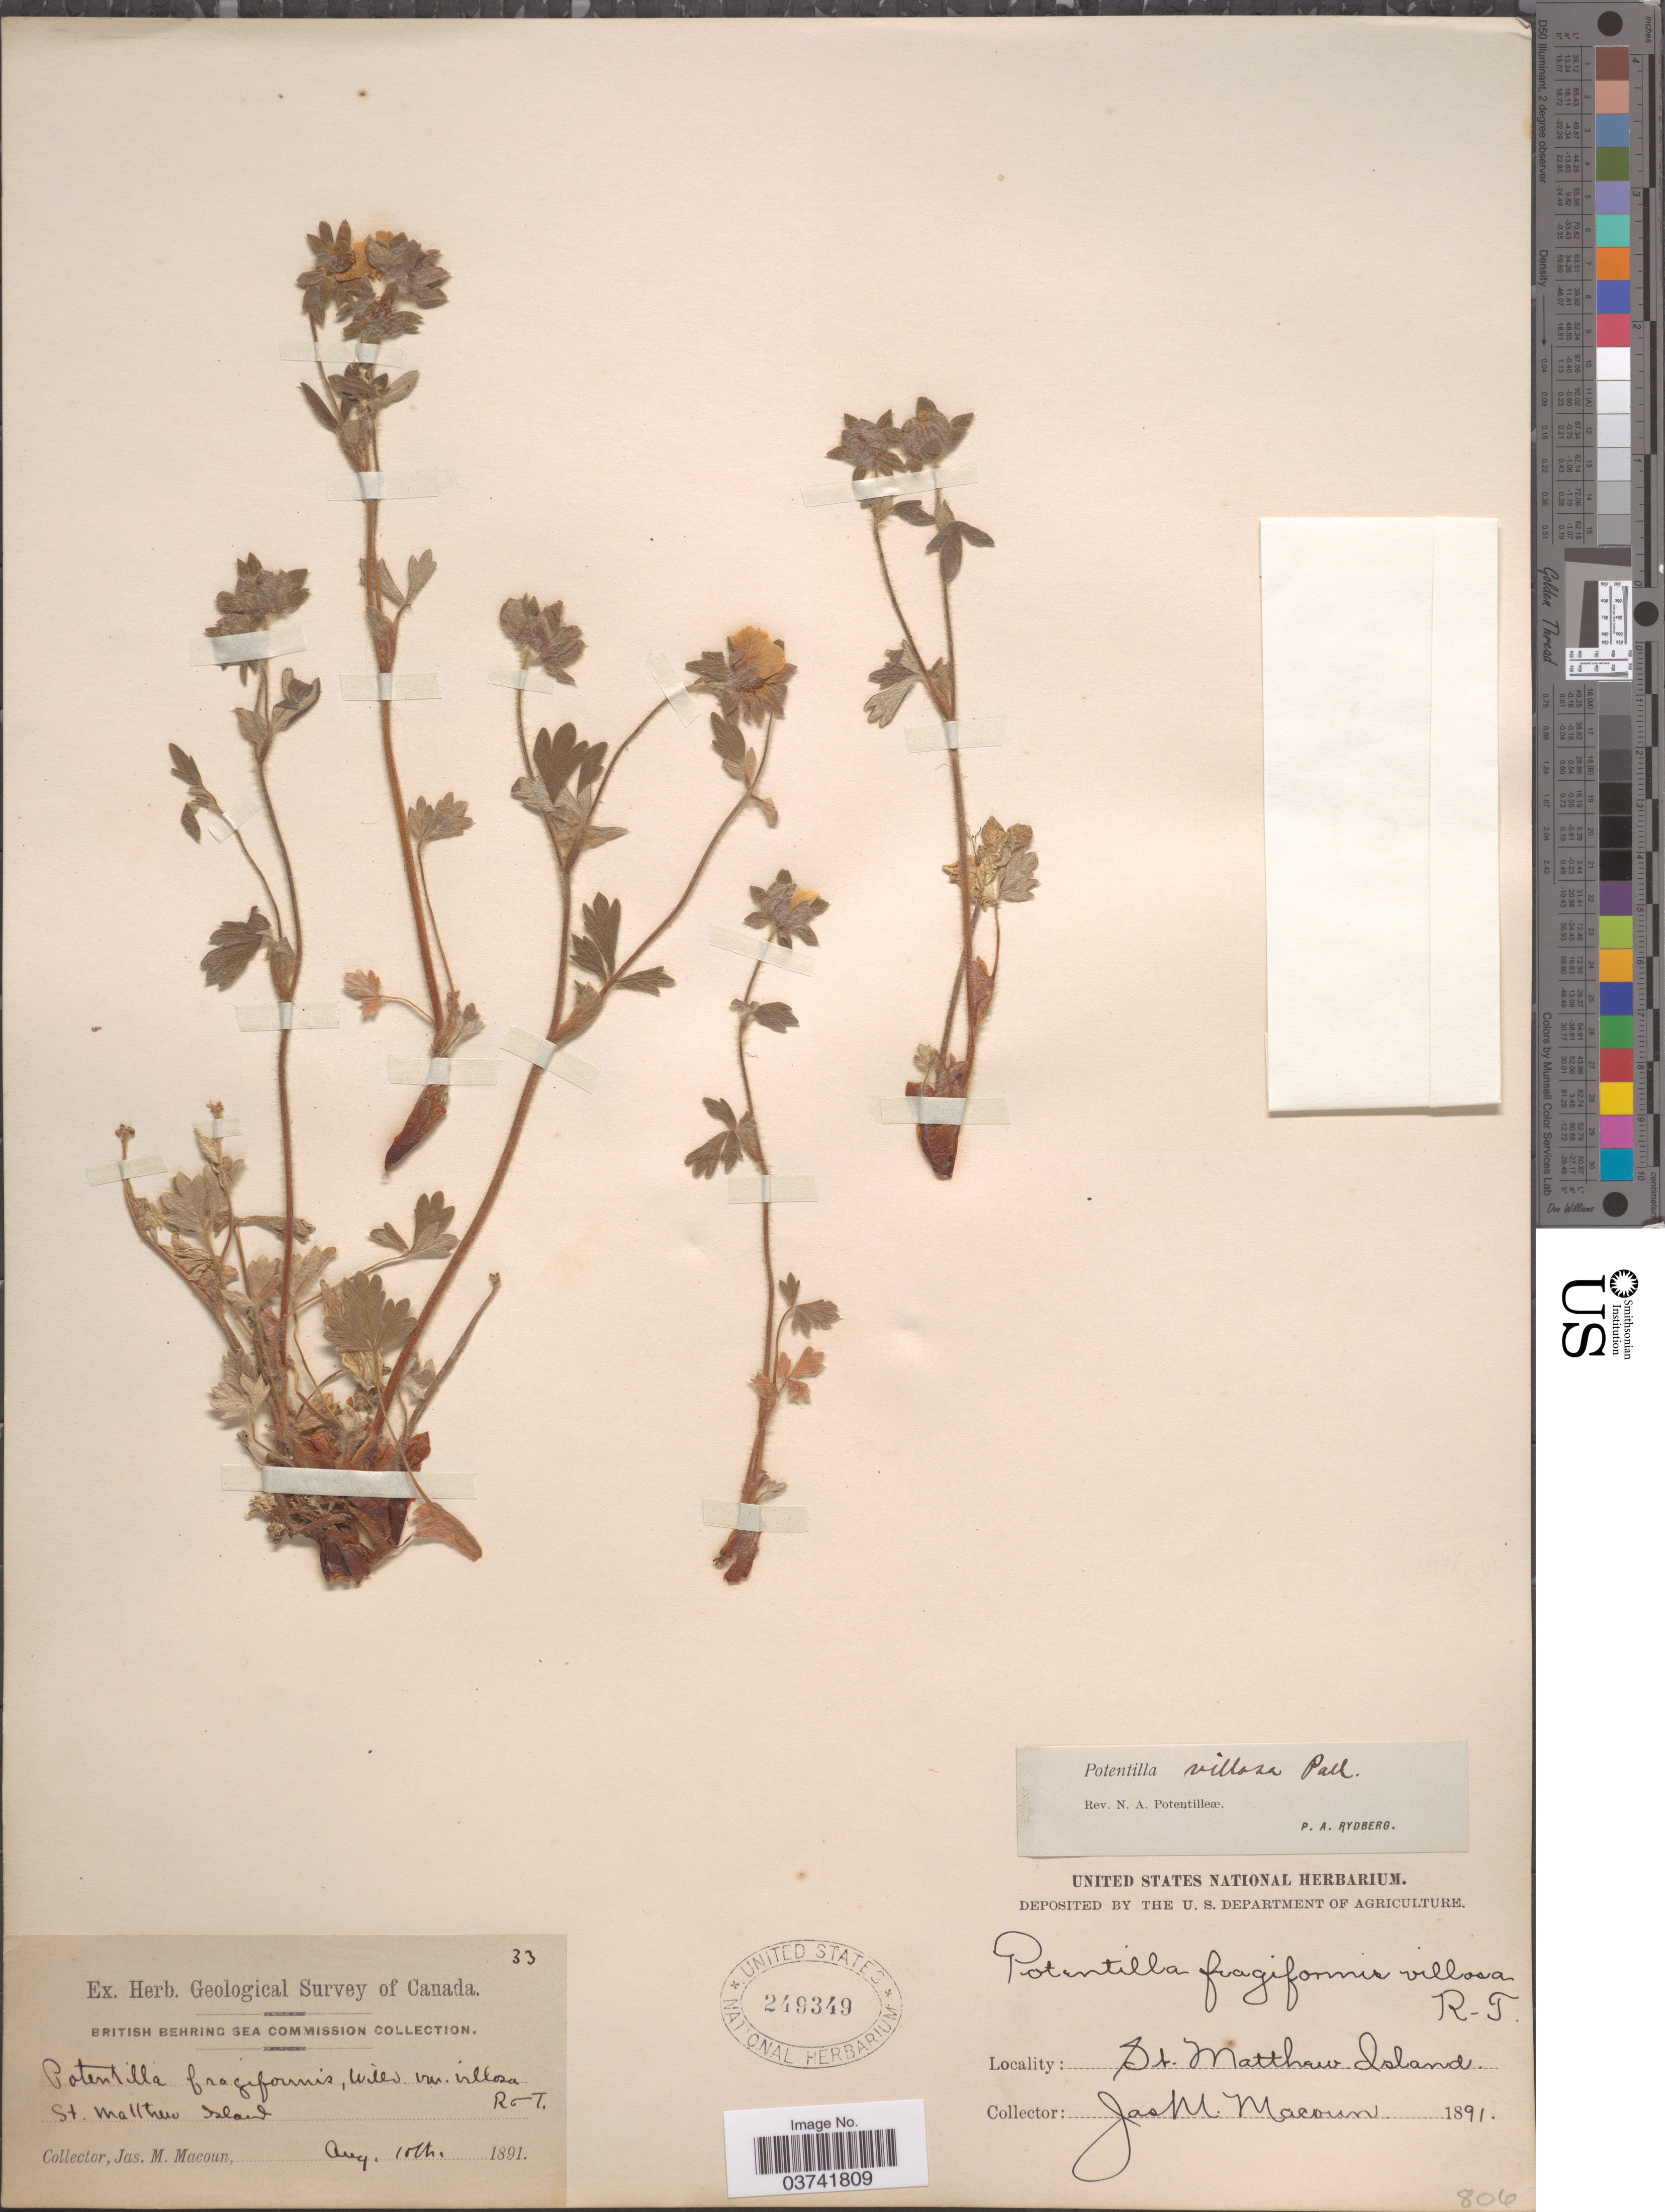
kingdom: Plantae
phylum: Tracheophyta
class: Magnoliopsida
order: Rosales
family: Rosaceae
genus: Potentilla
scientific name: Potentilla villosa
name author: Pall. ex Pursh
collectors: J. M. Macoun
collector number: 33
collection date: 1891-08-10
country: United States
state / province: Alaska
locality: St. Matthew Island.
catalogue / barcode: US 249349